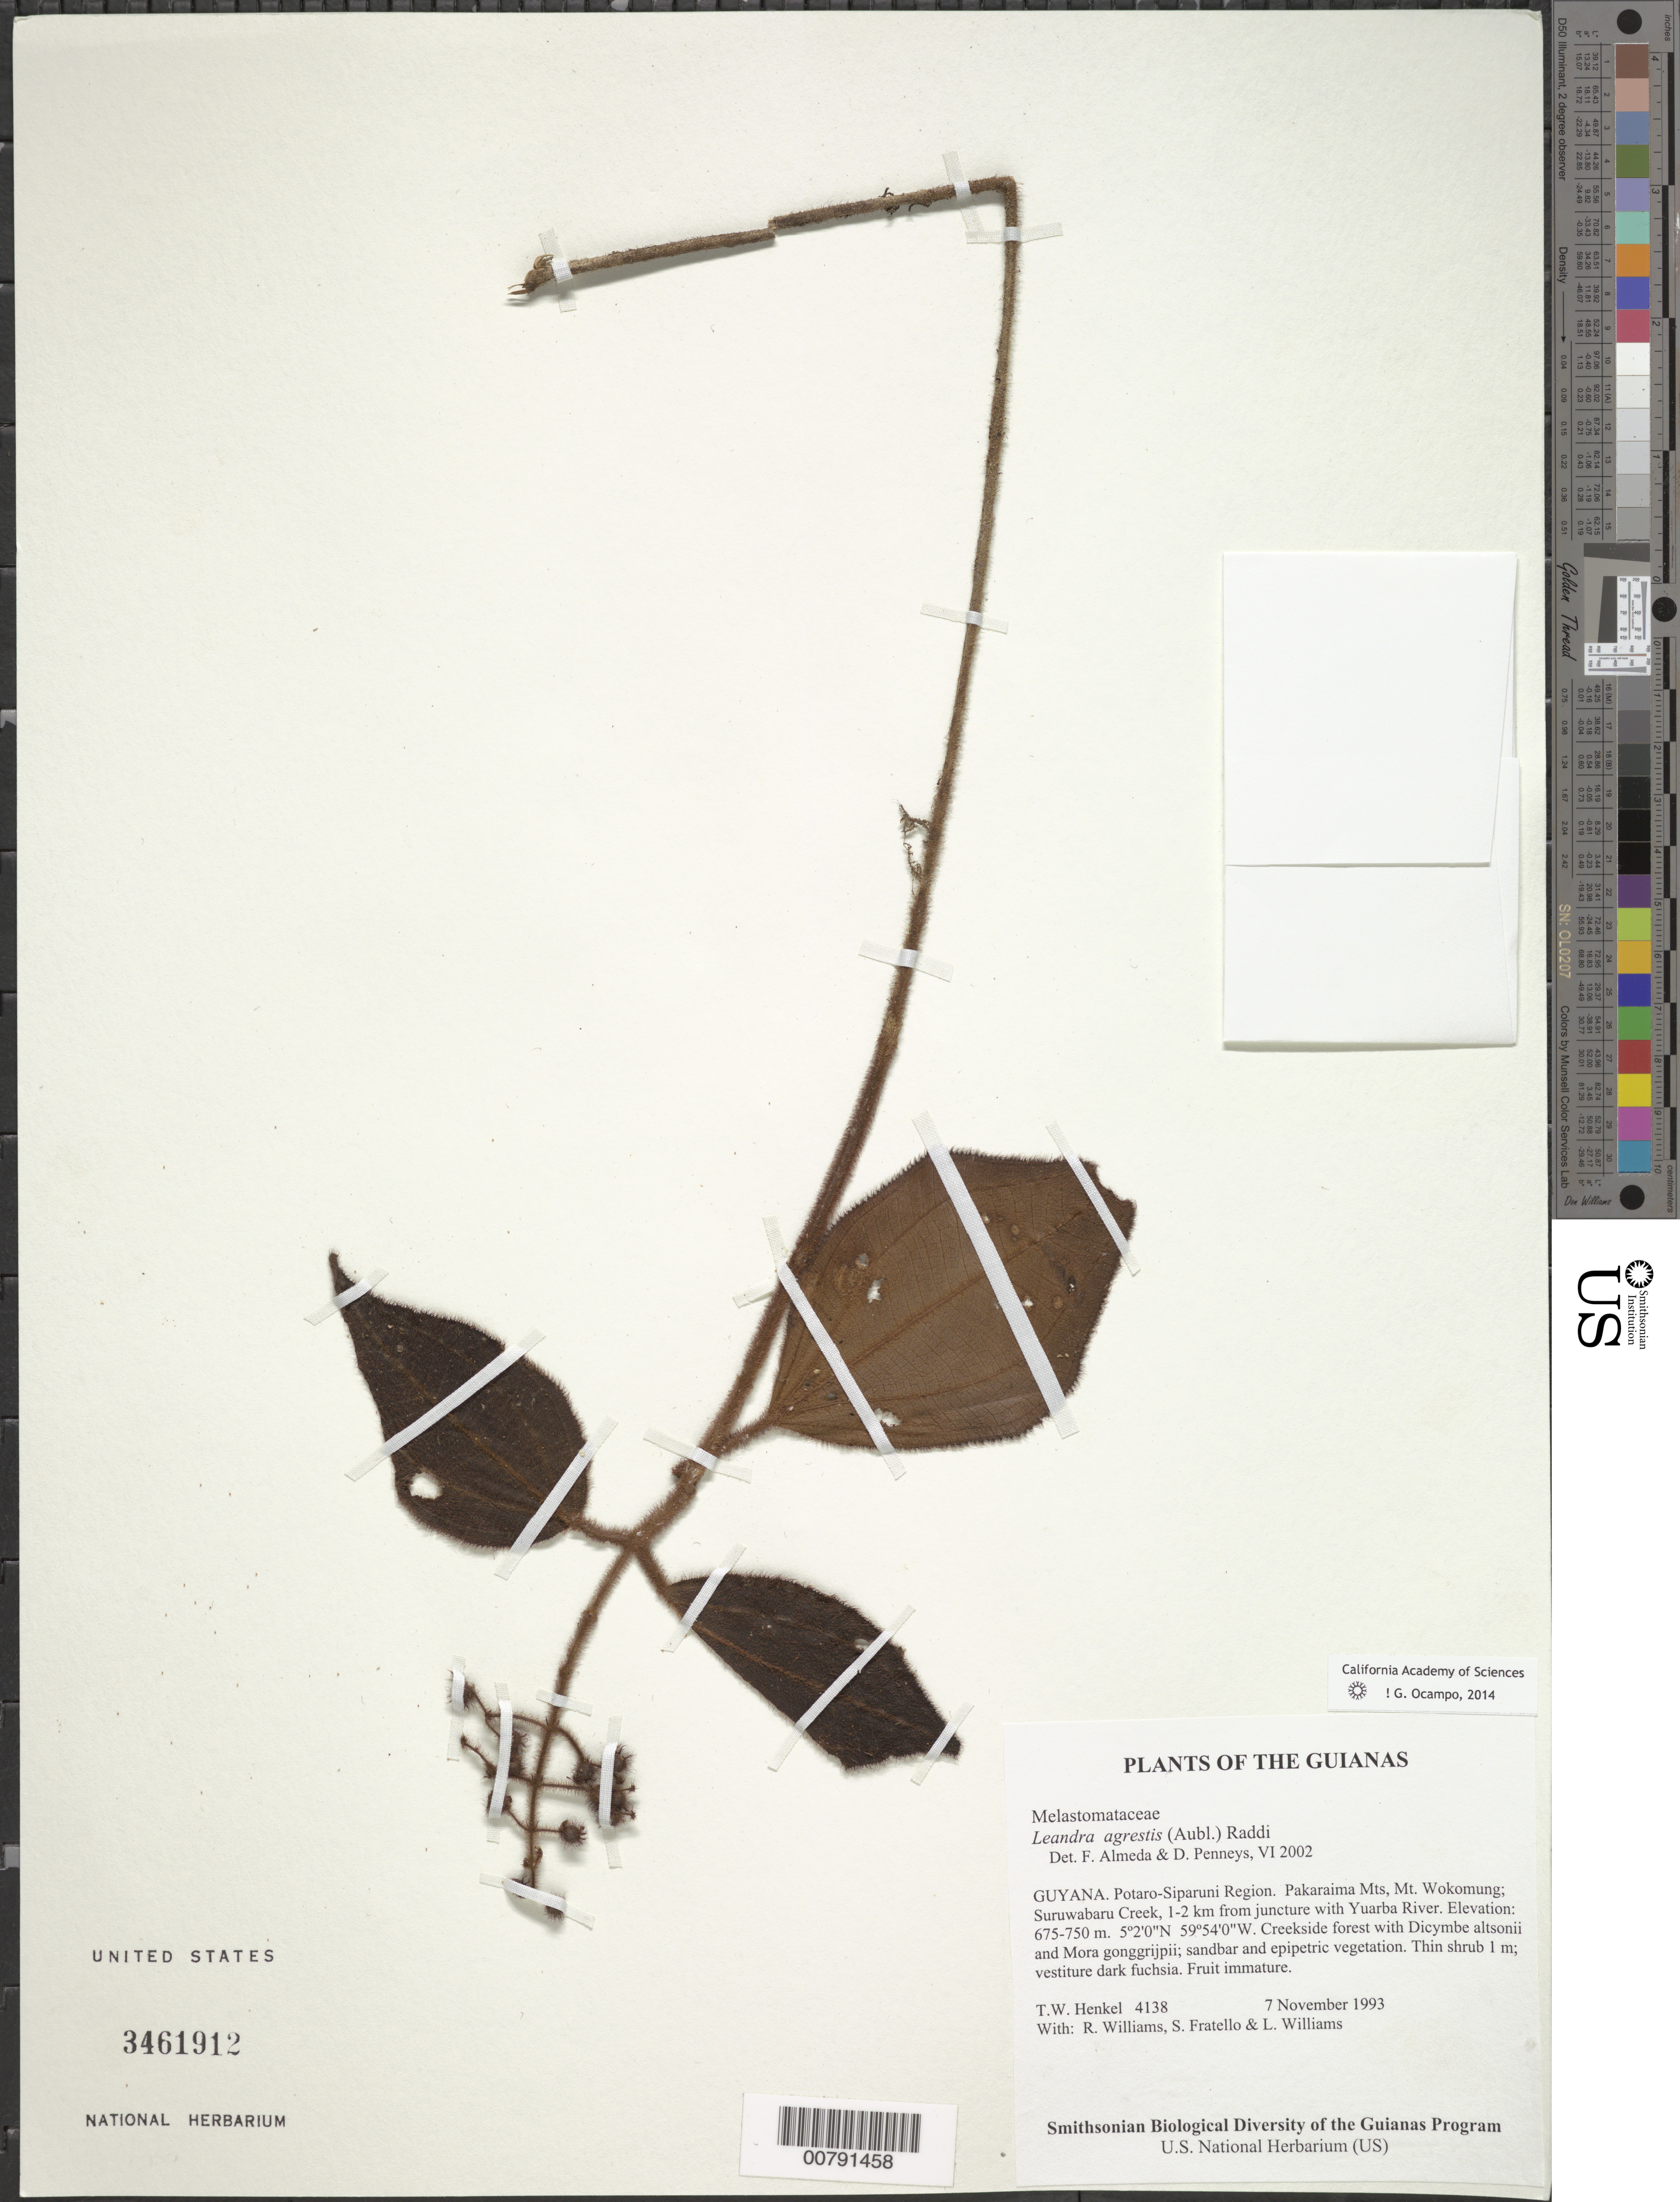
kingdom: Plantae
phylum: Tracheophyta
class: Magnoliopsida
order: Myrtales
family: Melastomataceae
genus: Leandra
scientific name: Leandra agrestis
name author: (Aubl.) Raddi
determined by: Almeda, F.; Penneys, D. S.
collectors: T. Henkel, R. Williams, S. Fratello & L. Williams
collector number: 4138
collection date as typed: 7 November 1993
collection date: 1993-11-07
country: Guyana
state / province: Potaro-Siparuni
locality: Pakaraima Mts, Mt. Wokomung; Suruwabaru Creek, 1-2 km from juncture with Yuarba River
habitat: Creekside forest with Dicymbe altsonii and Mora gonggrijpii; sandbar and epipetric vegetation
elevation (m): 675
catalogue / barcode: US 3461912